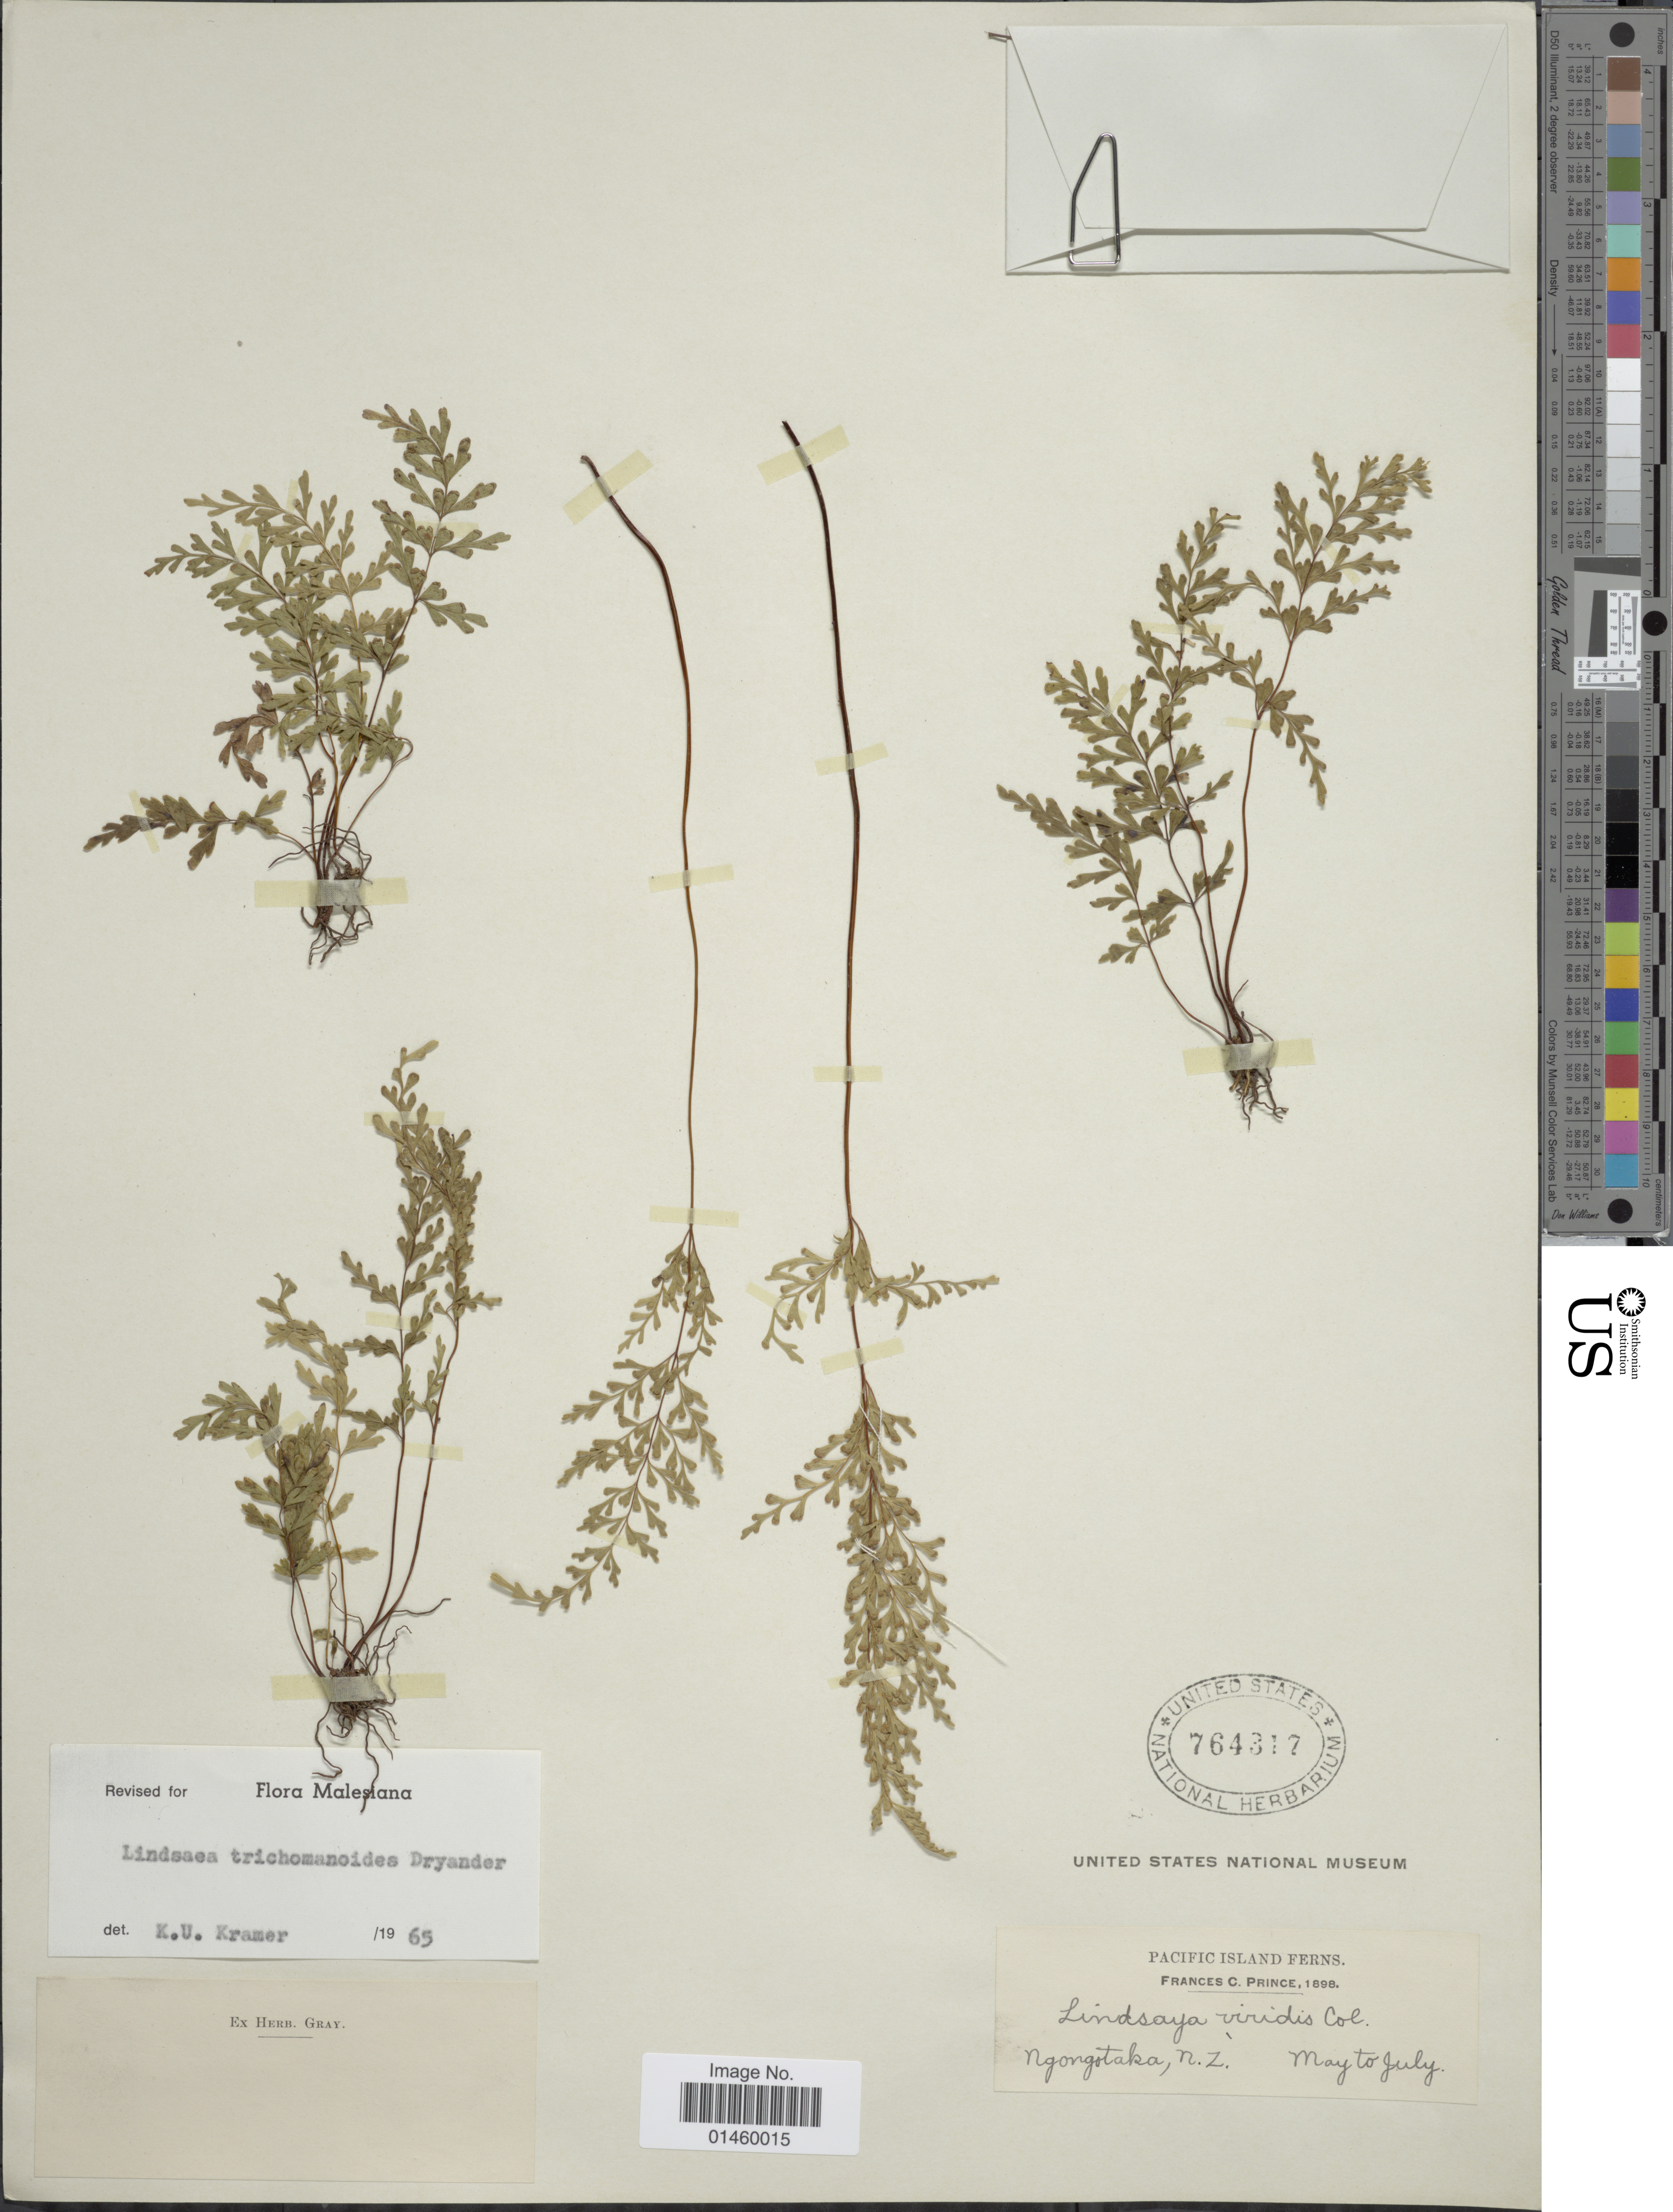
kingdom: Plantae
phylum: Tracheophyta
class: Polypodiopsida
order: Polypodiales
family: Lindsaeaceae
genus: Lindsaea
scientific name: Lindsaea trichomanoides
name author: Dryand.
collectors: F. Prince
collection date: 1898-05/1898-07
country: New Zealand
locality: Pacific Island. Ngongotaka, N. Z.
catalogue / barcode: US 764317